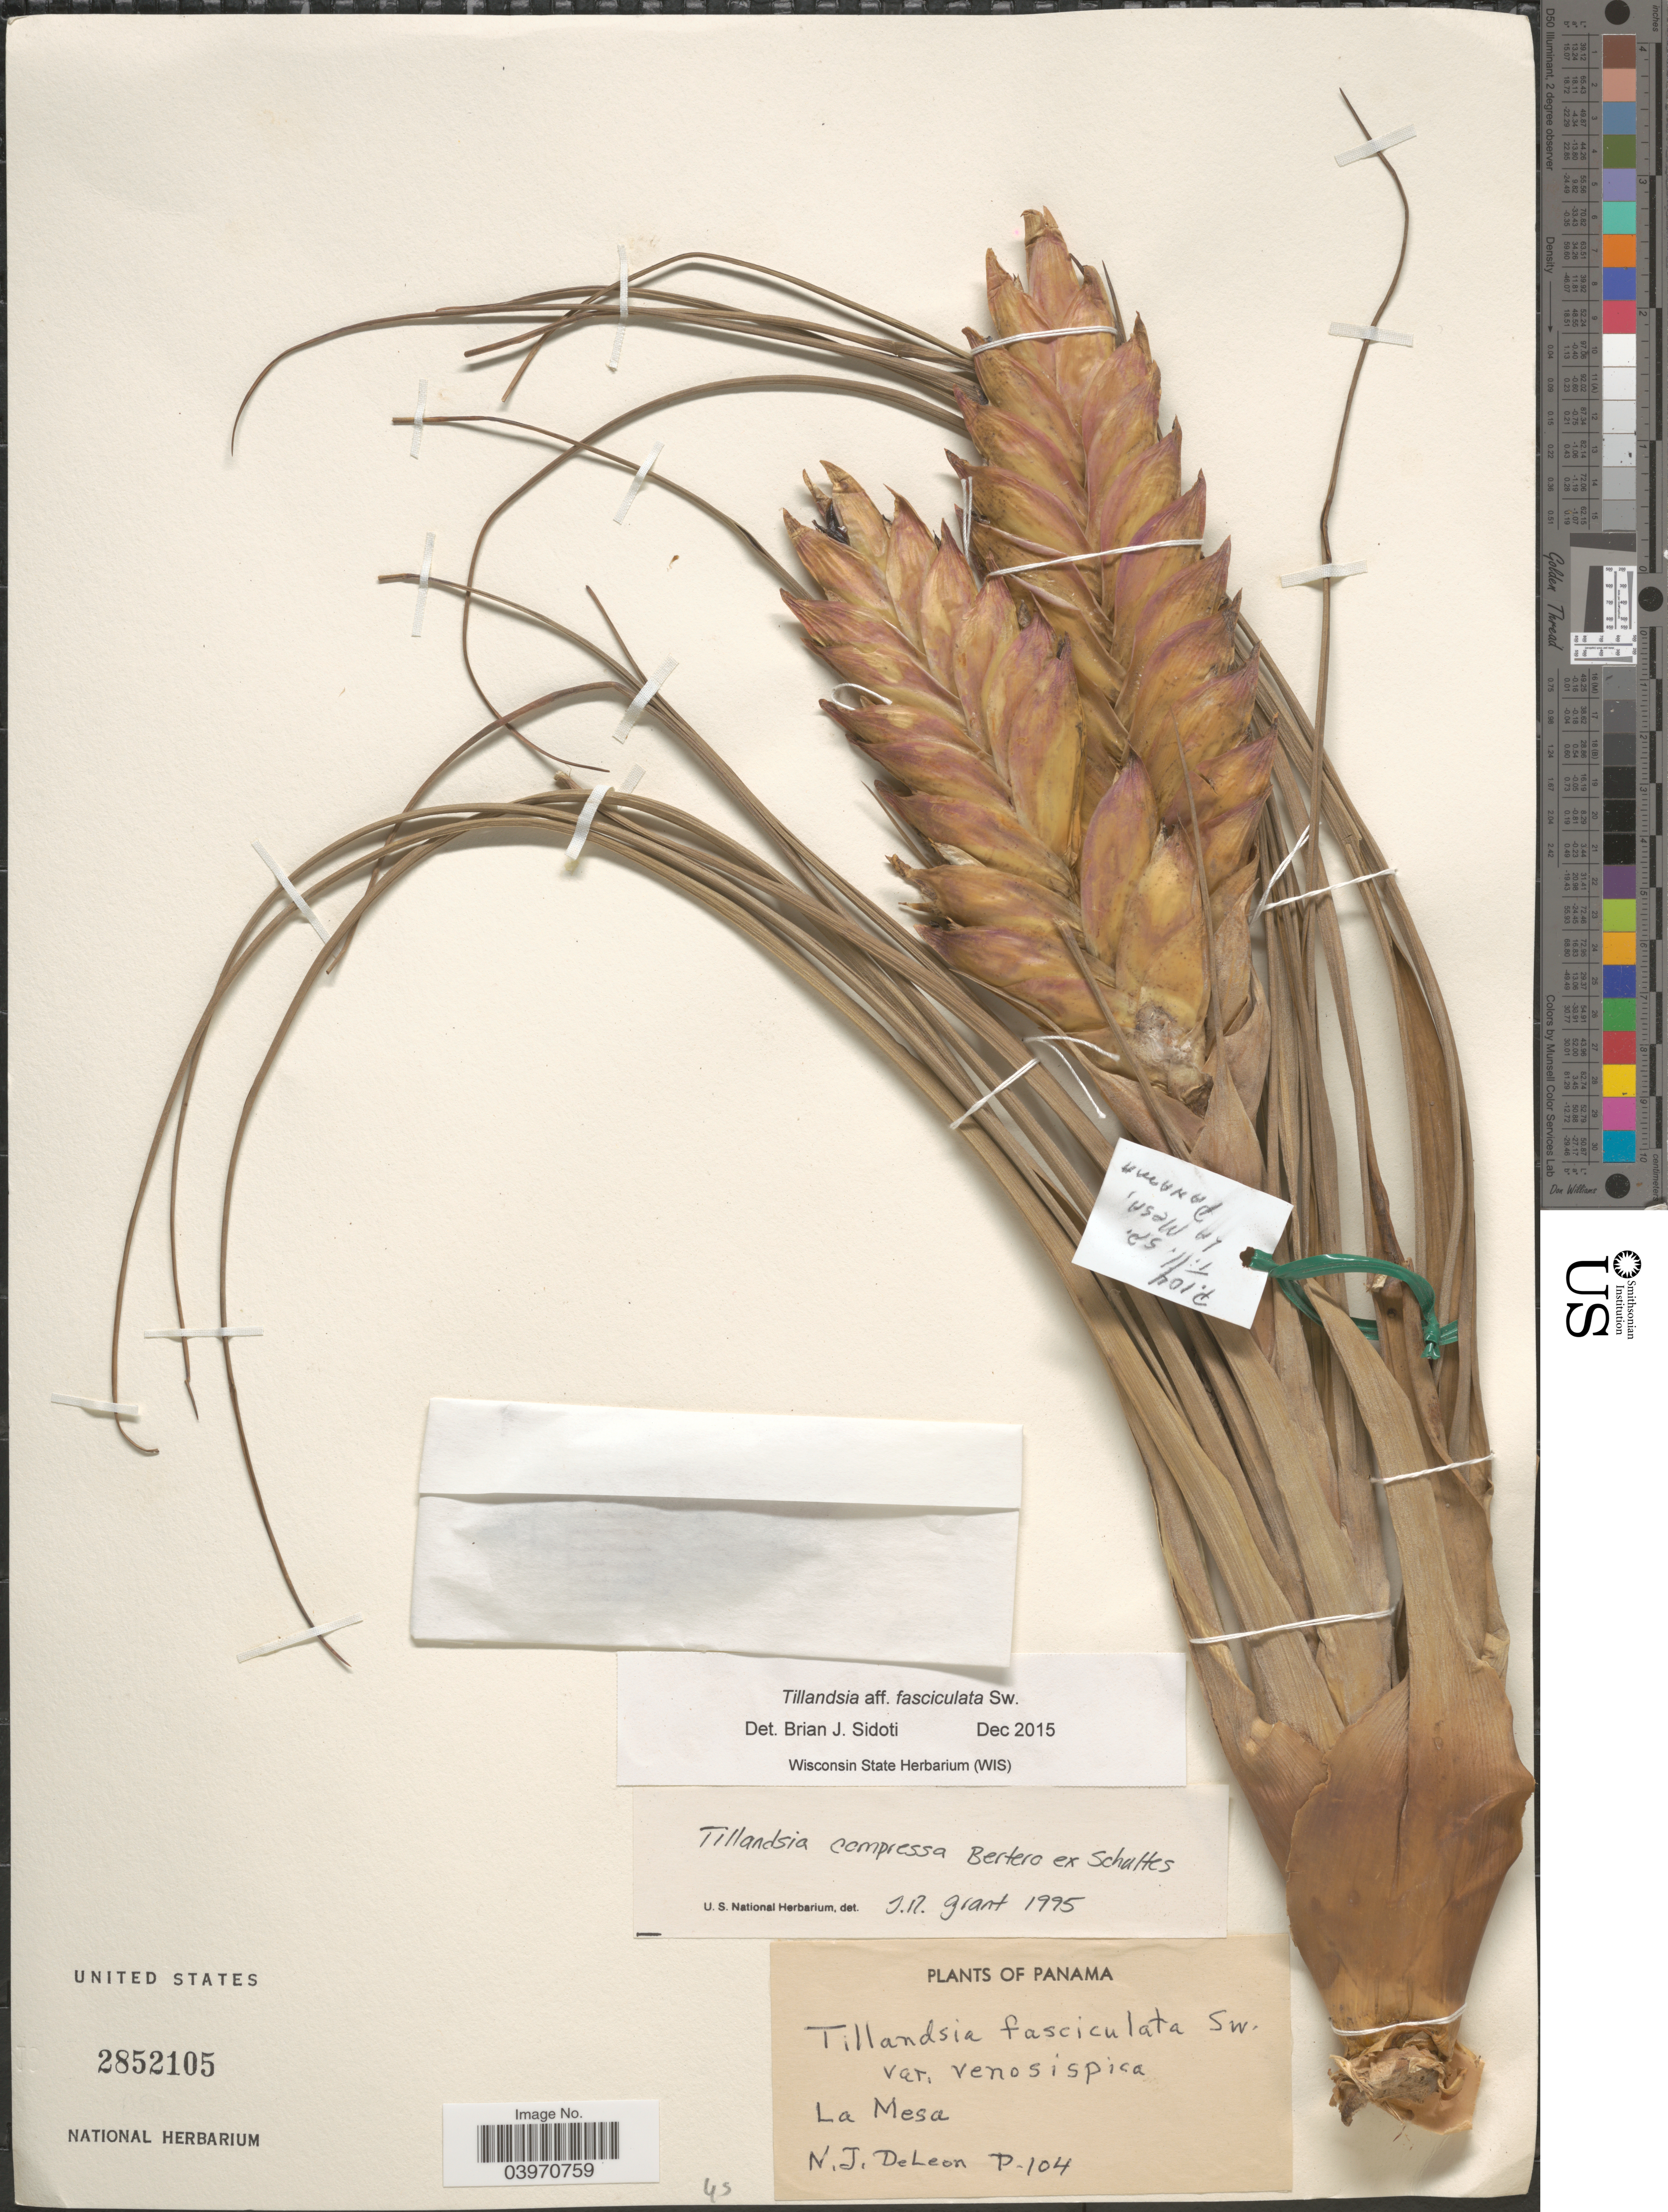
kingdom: Plantae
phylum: Tracheophyta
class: Liliopsida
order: Poales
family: Bromeliaceae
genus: Tillandsia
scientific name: Tillandsia fasciculata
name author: Sw.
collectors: N. J. DeLeon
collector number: P-104*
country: Panama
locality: La Mesa.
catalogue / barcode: US 2852105